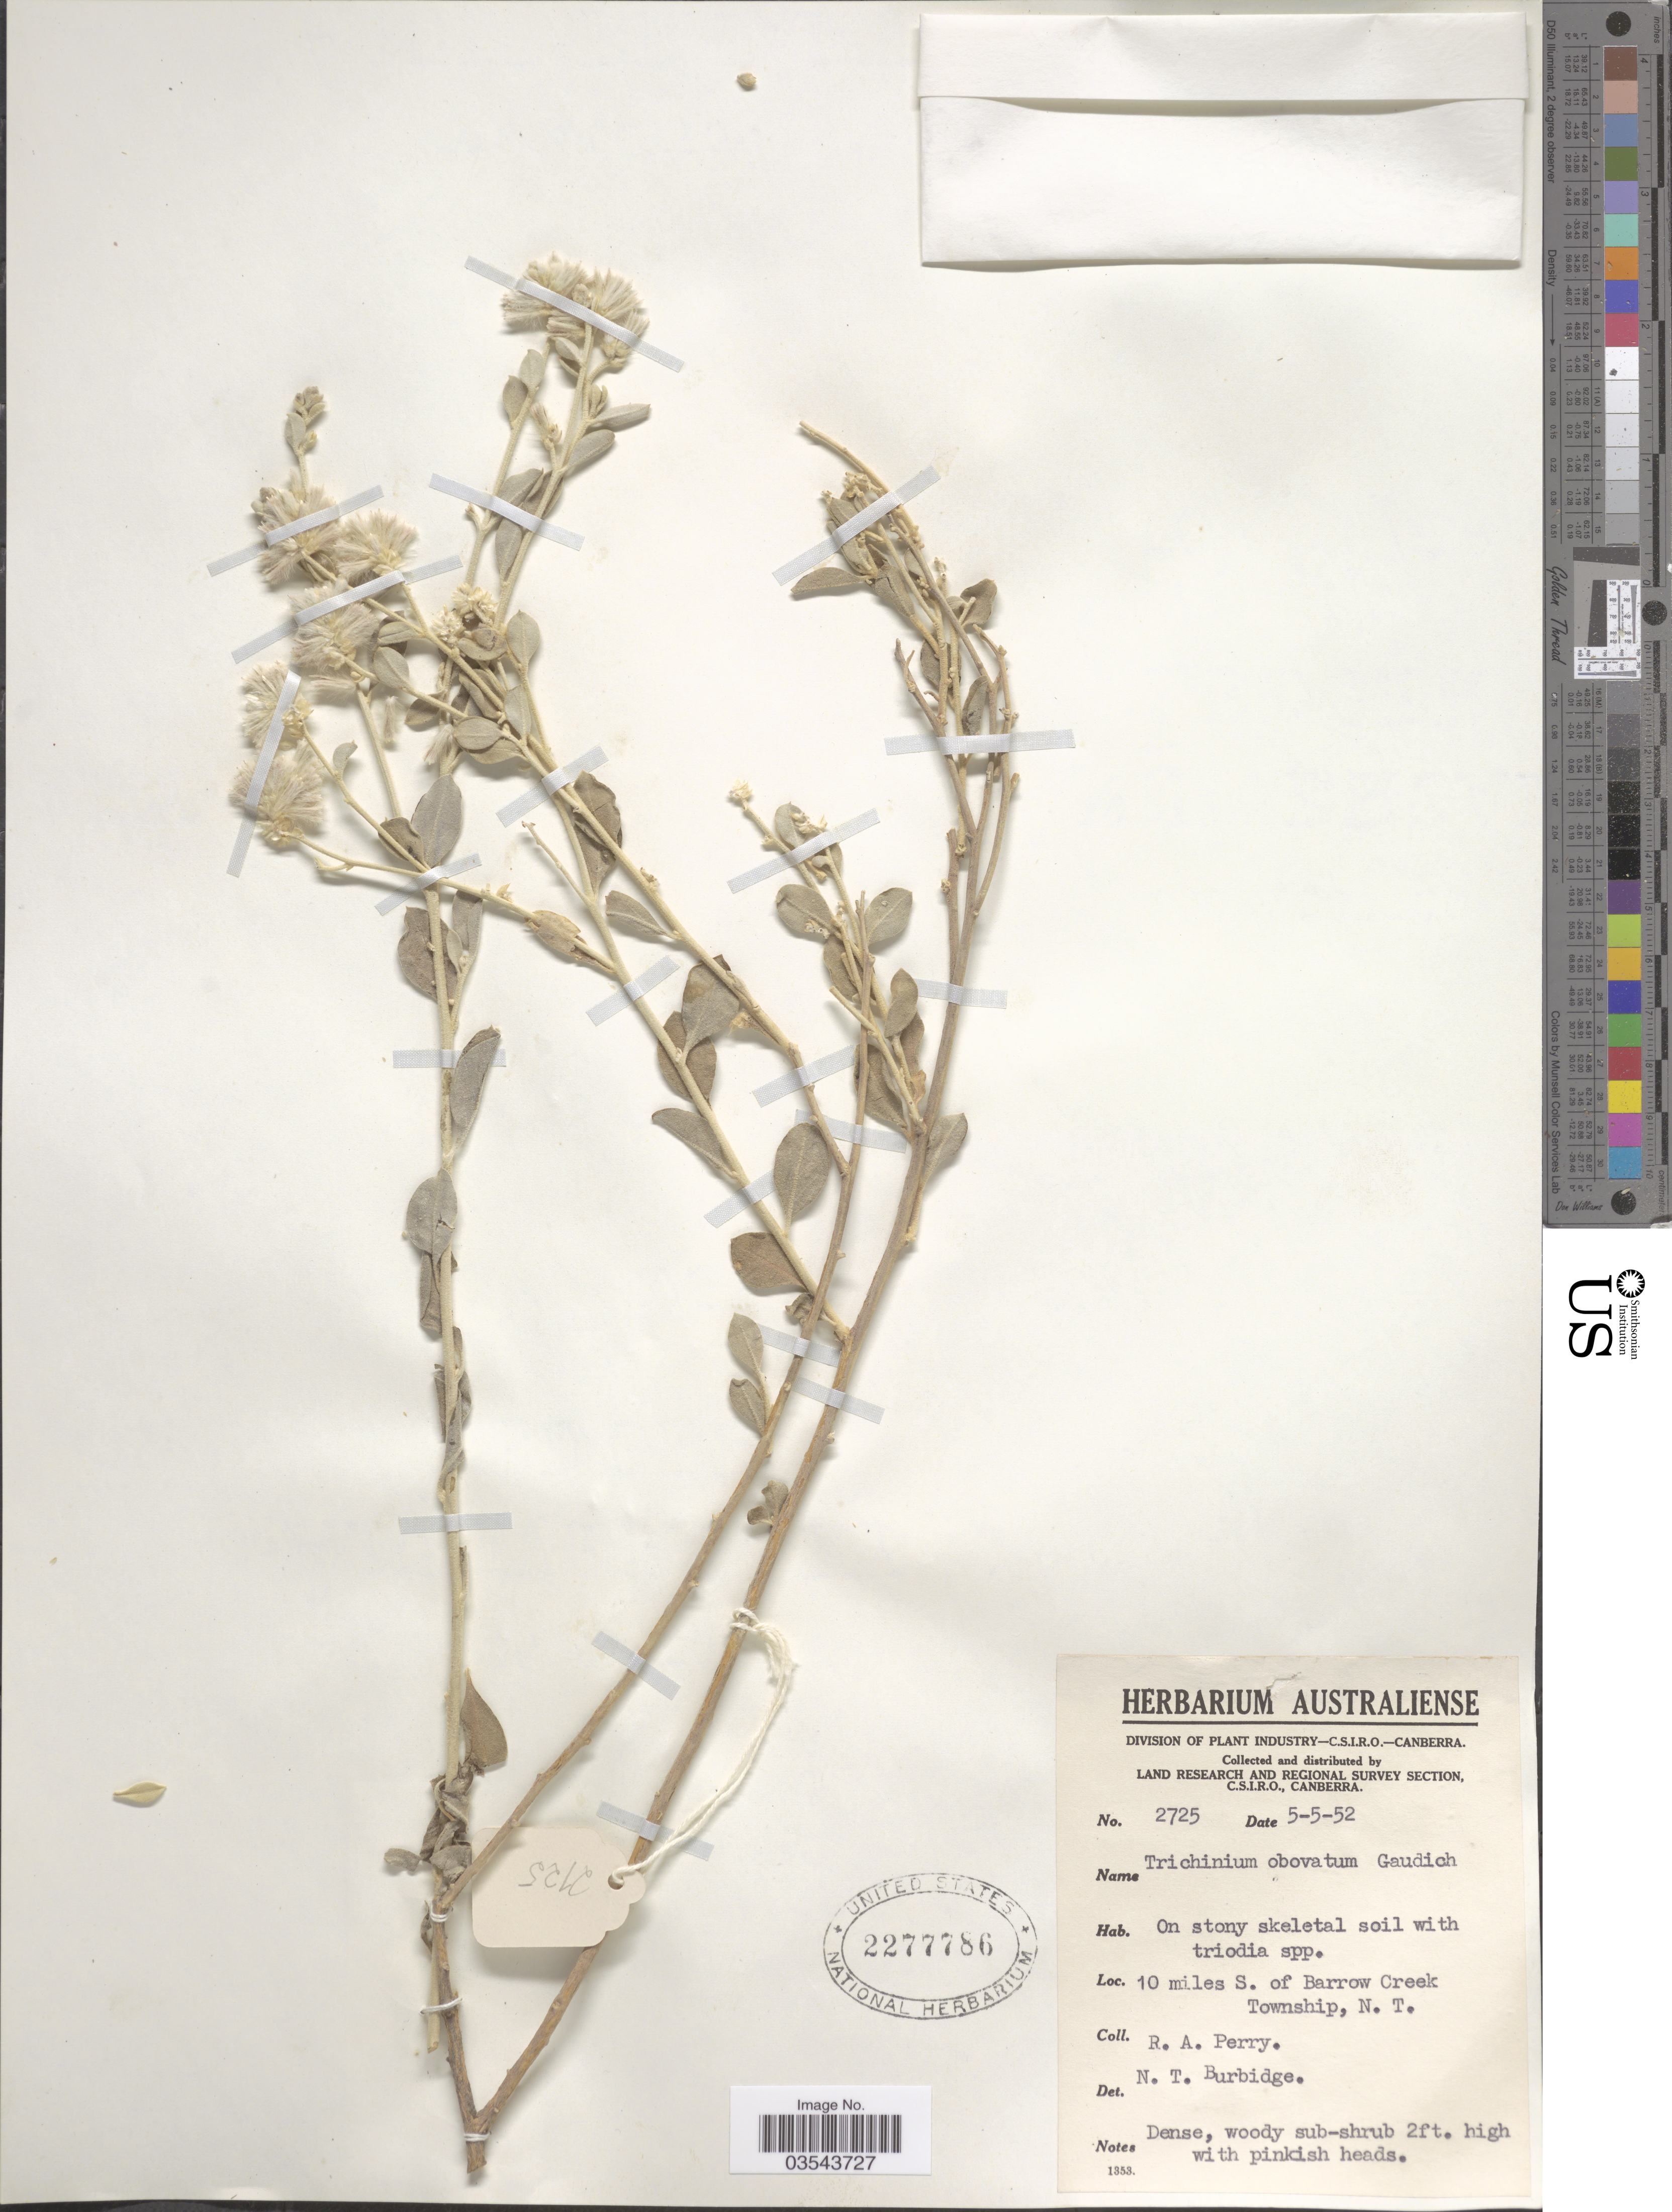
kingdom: Plantae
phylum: Tracheophyta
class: Magnoliopsida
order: Caryophyllales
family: Amaranthaceae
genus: Ptilotus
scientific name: Ptilotus obovatus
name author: (Gaudich.) F. Muell.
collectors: Perry, R. A.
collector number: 2725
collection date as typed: Transcribed d/m/y: 5/5/52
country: Australia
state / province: Northern Territory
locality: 10 miles S. of Barrow Creek Township, N.T.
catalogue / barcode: US 2277786